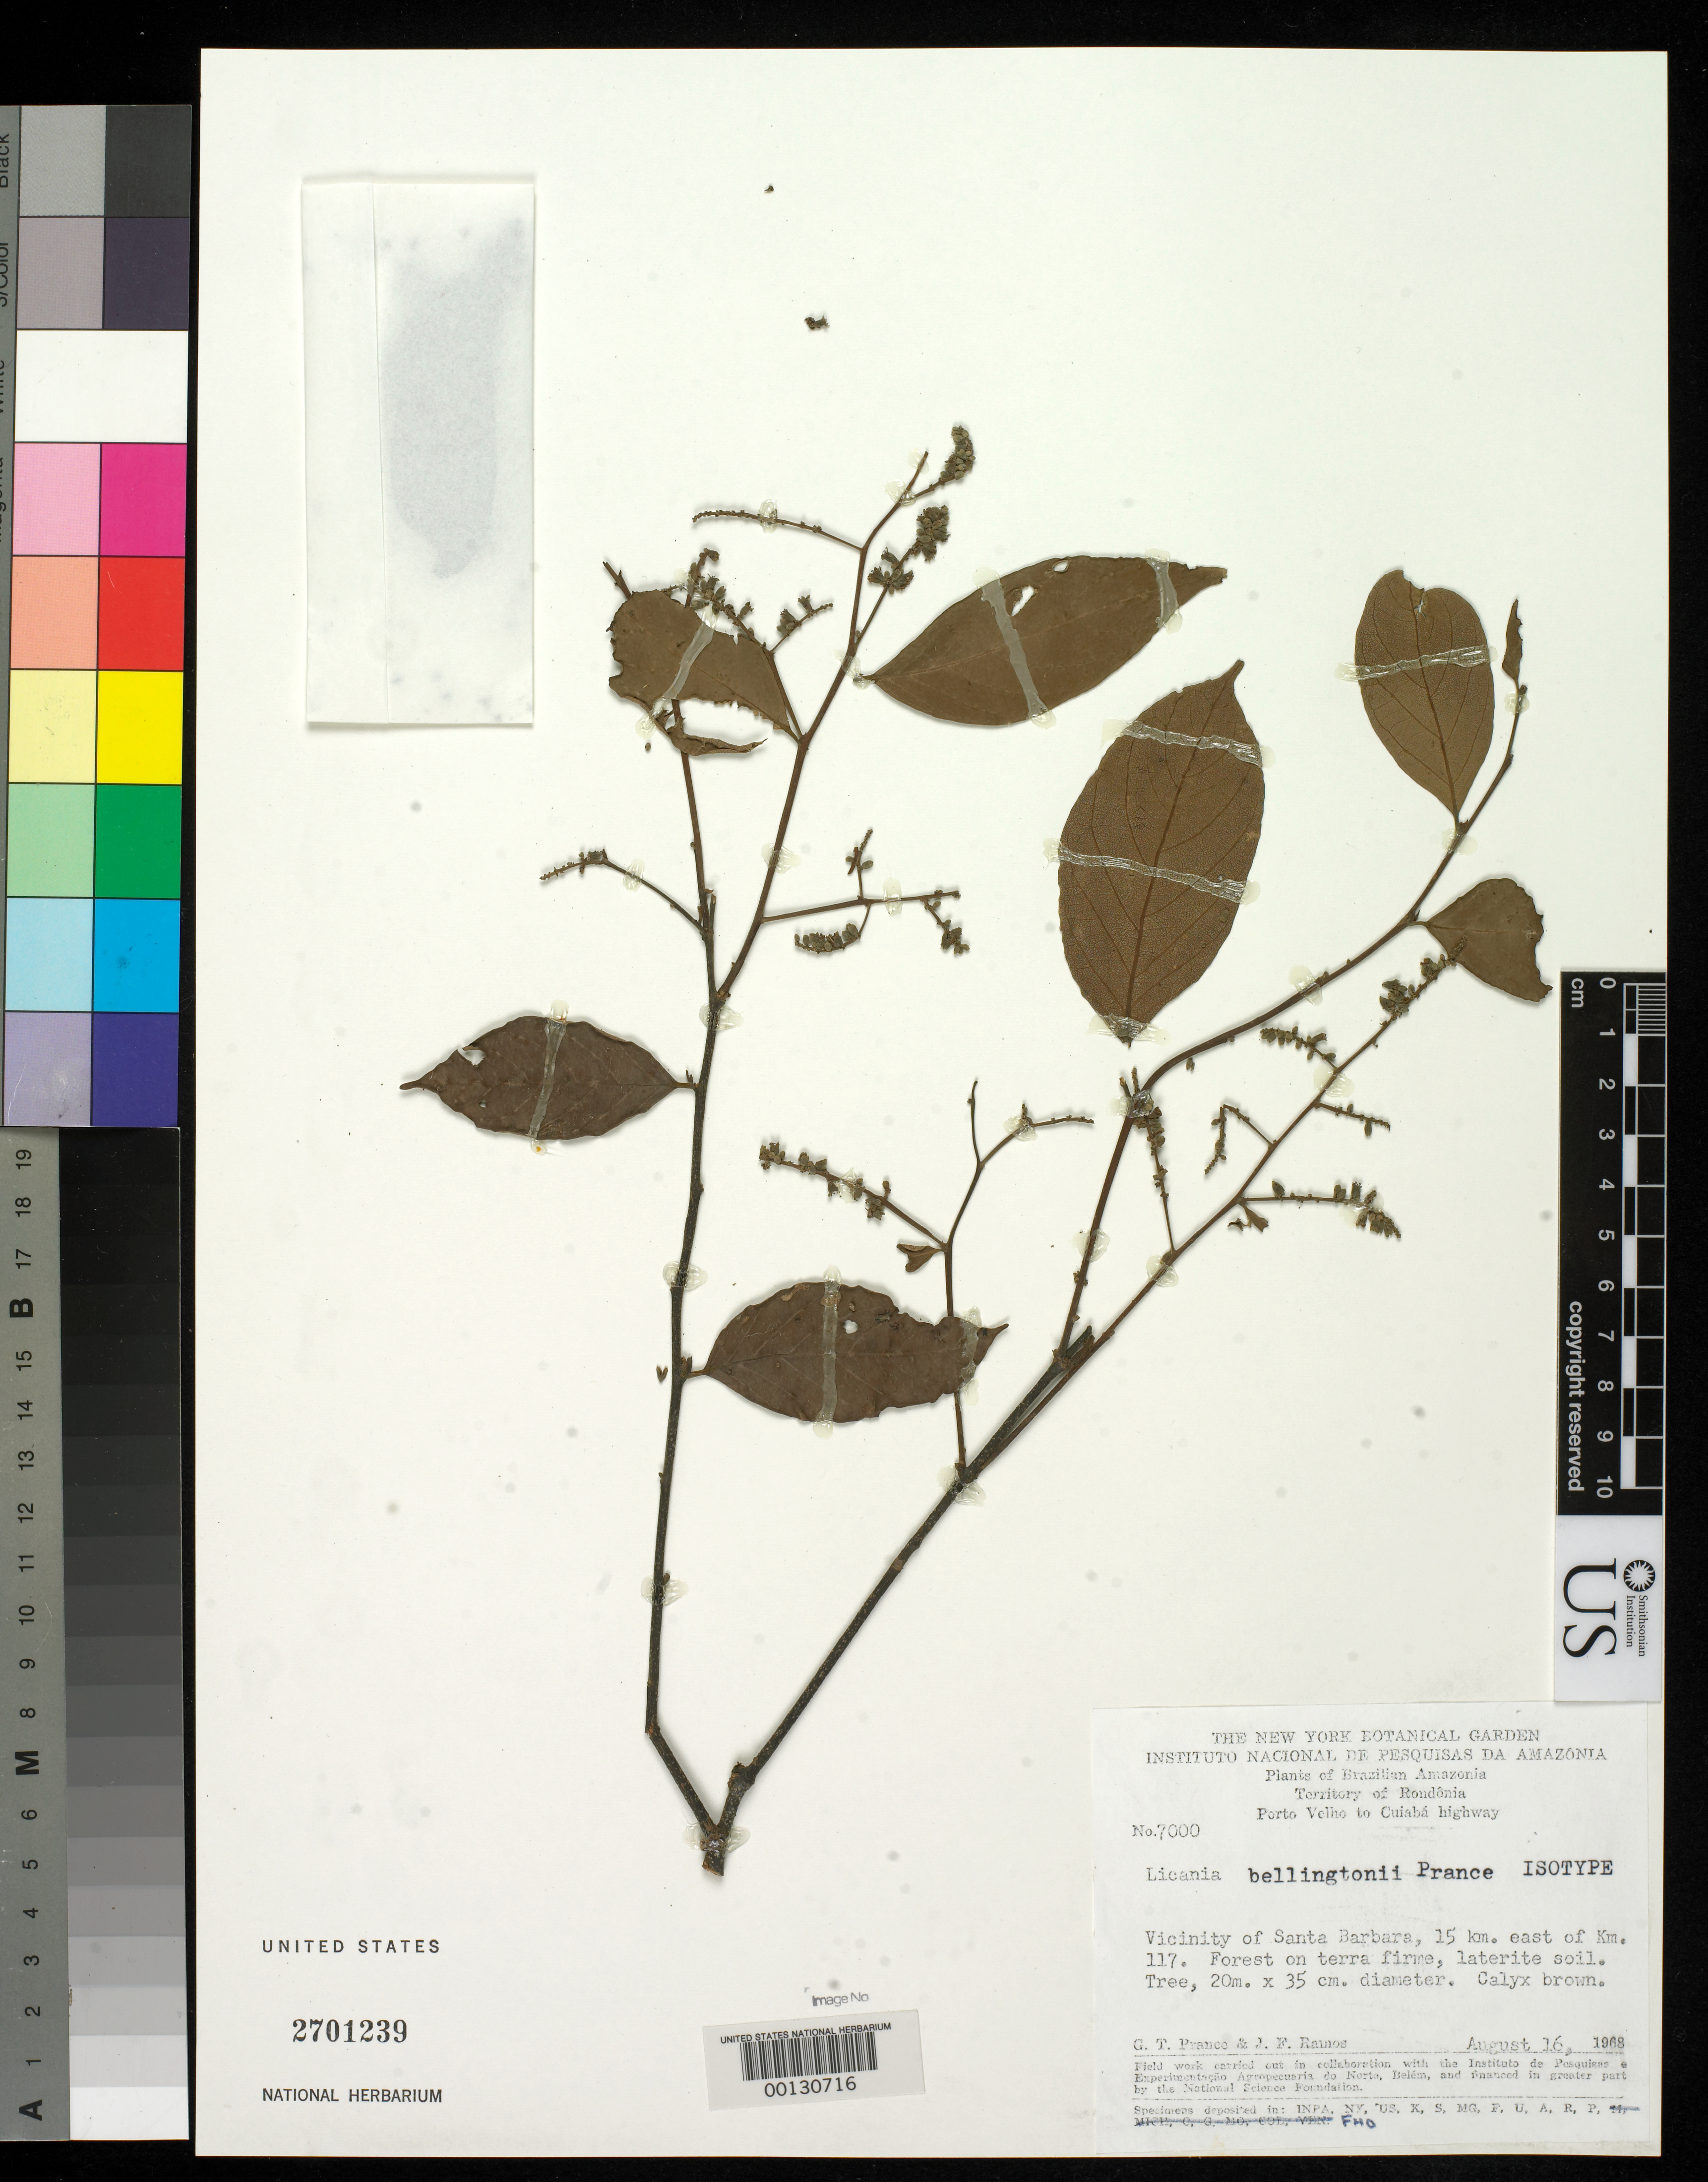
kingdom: Plantae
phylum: Tracheophyta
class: Magnoliopsida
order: Malpighiales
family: Chrysobalanaceae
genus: Licania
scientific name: Licania bellingtonii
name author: Prance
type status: Isotype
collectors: G. T. Prance & J. F. Ramos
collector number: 7000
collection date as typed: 16 Aug 1968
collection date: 1968-08-16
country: Brazil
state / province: Rondônia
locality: Santa Barbara, 15 km. east of km. 117 of Portovelho to Cuiaba Highway.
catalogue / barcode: US 2701239